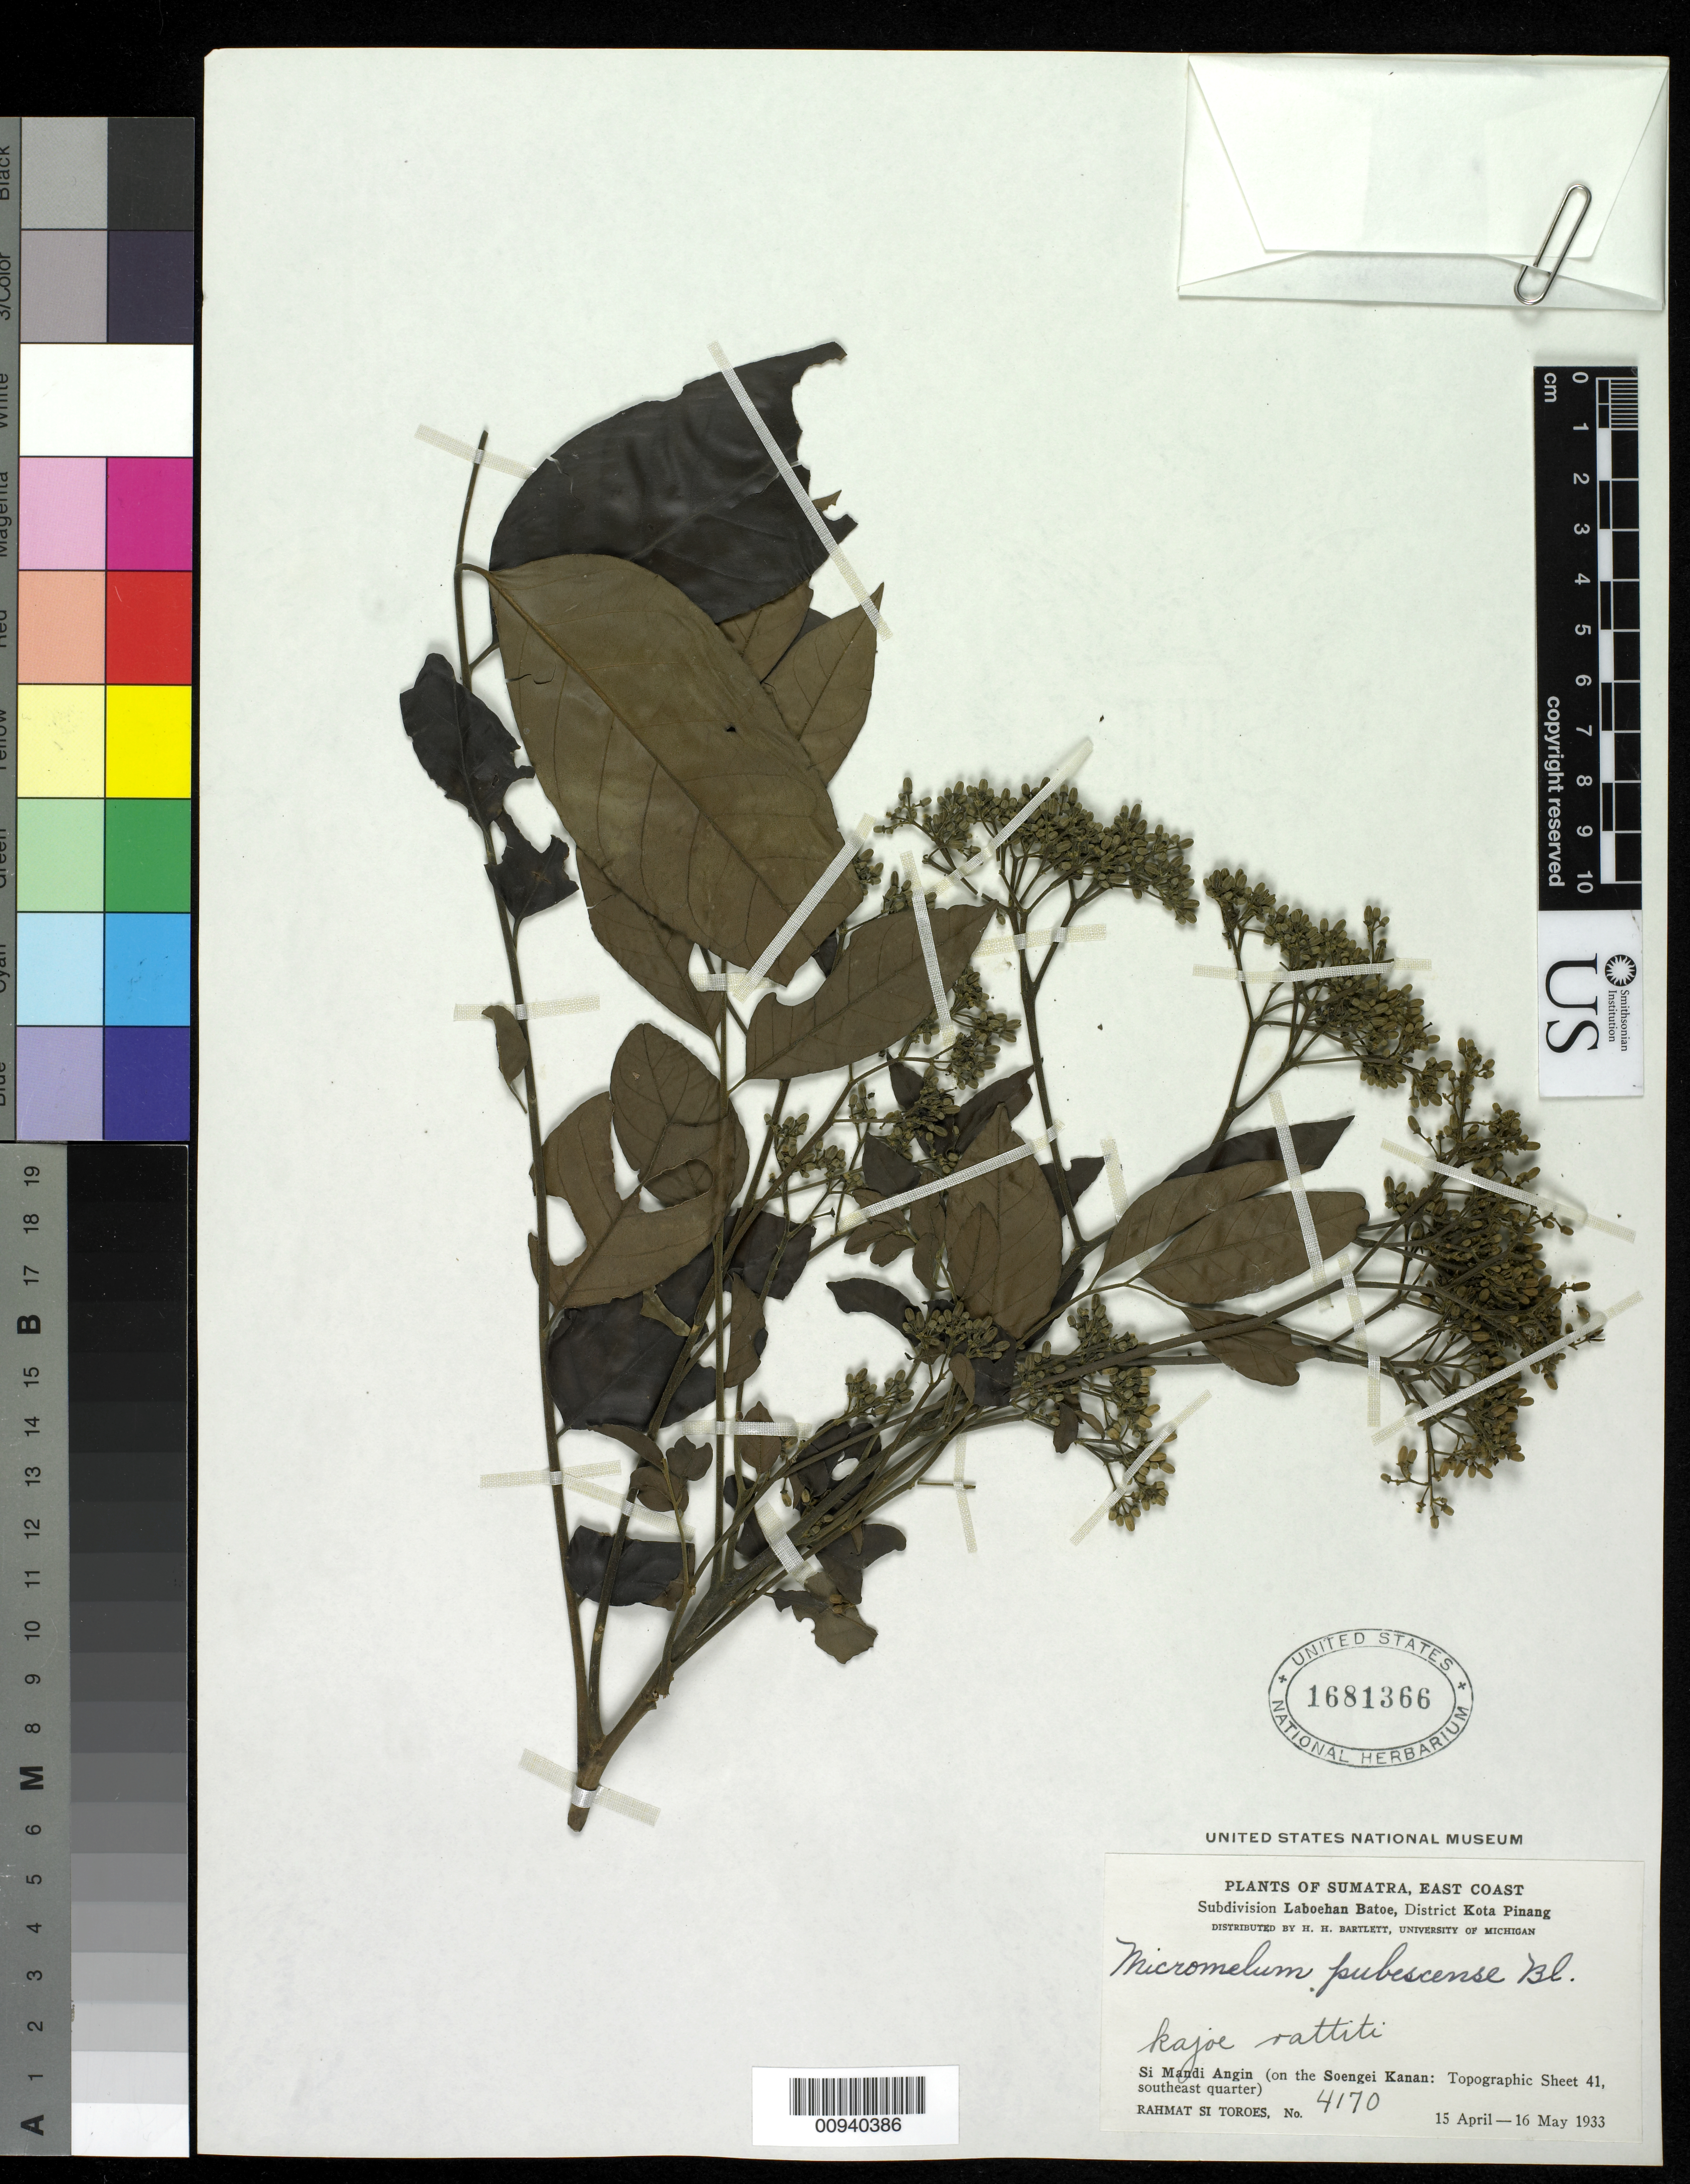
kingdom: Plantae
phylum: Tracheophyta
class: Magnoliopsida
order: Sapindales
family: Rutaceae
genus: Micromelum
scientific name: Micromelum pubescens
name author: Blume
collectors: Rahmat Si Boeea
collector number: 4170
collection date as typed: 16 Mar 1933 to 15 Apr 1933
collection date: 1933-03-16/1933-04-15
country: Indonesia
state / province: Sumatra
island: Sumatra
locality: Subdivision Laboehan Batoe, District Kota Pinang. Si Mandi Angin (On the Soengei Kanan)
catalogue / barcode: US 1681366